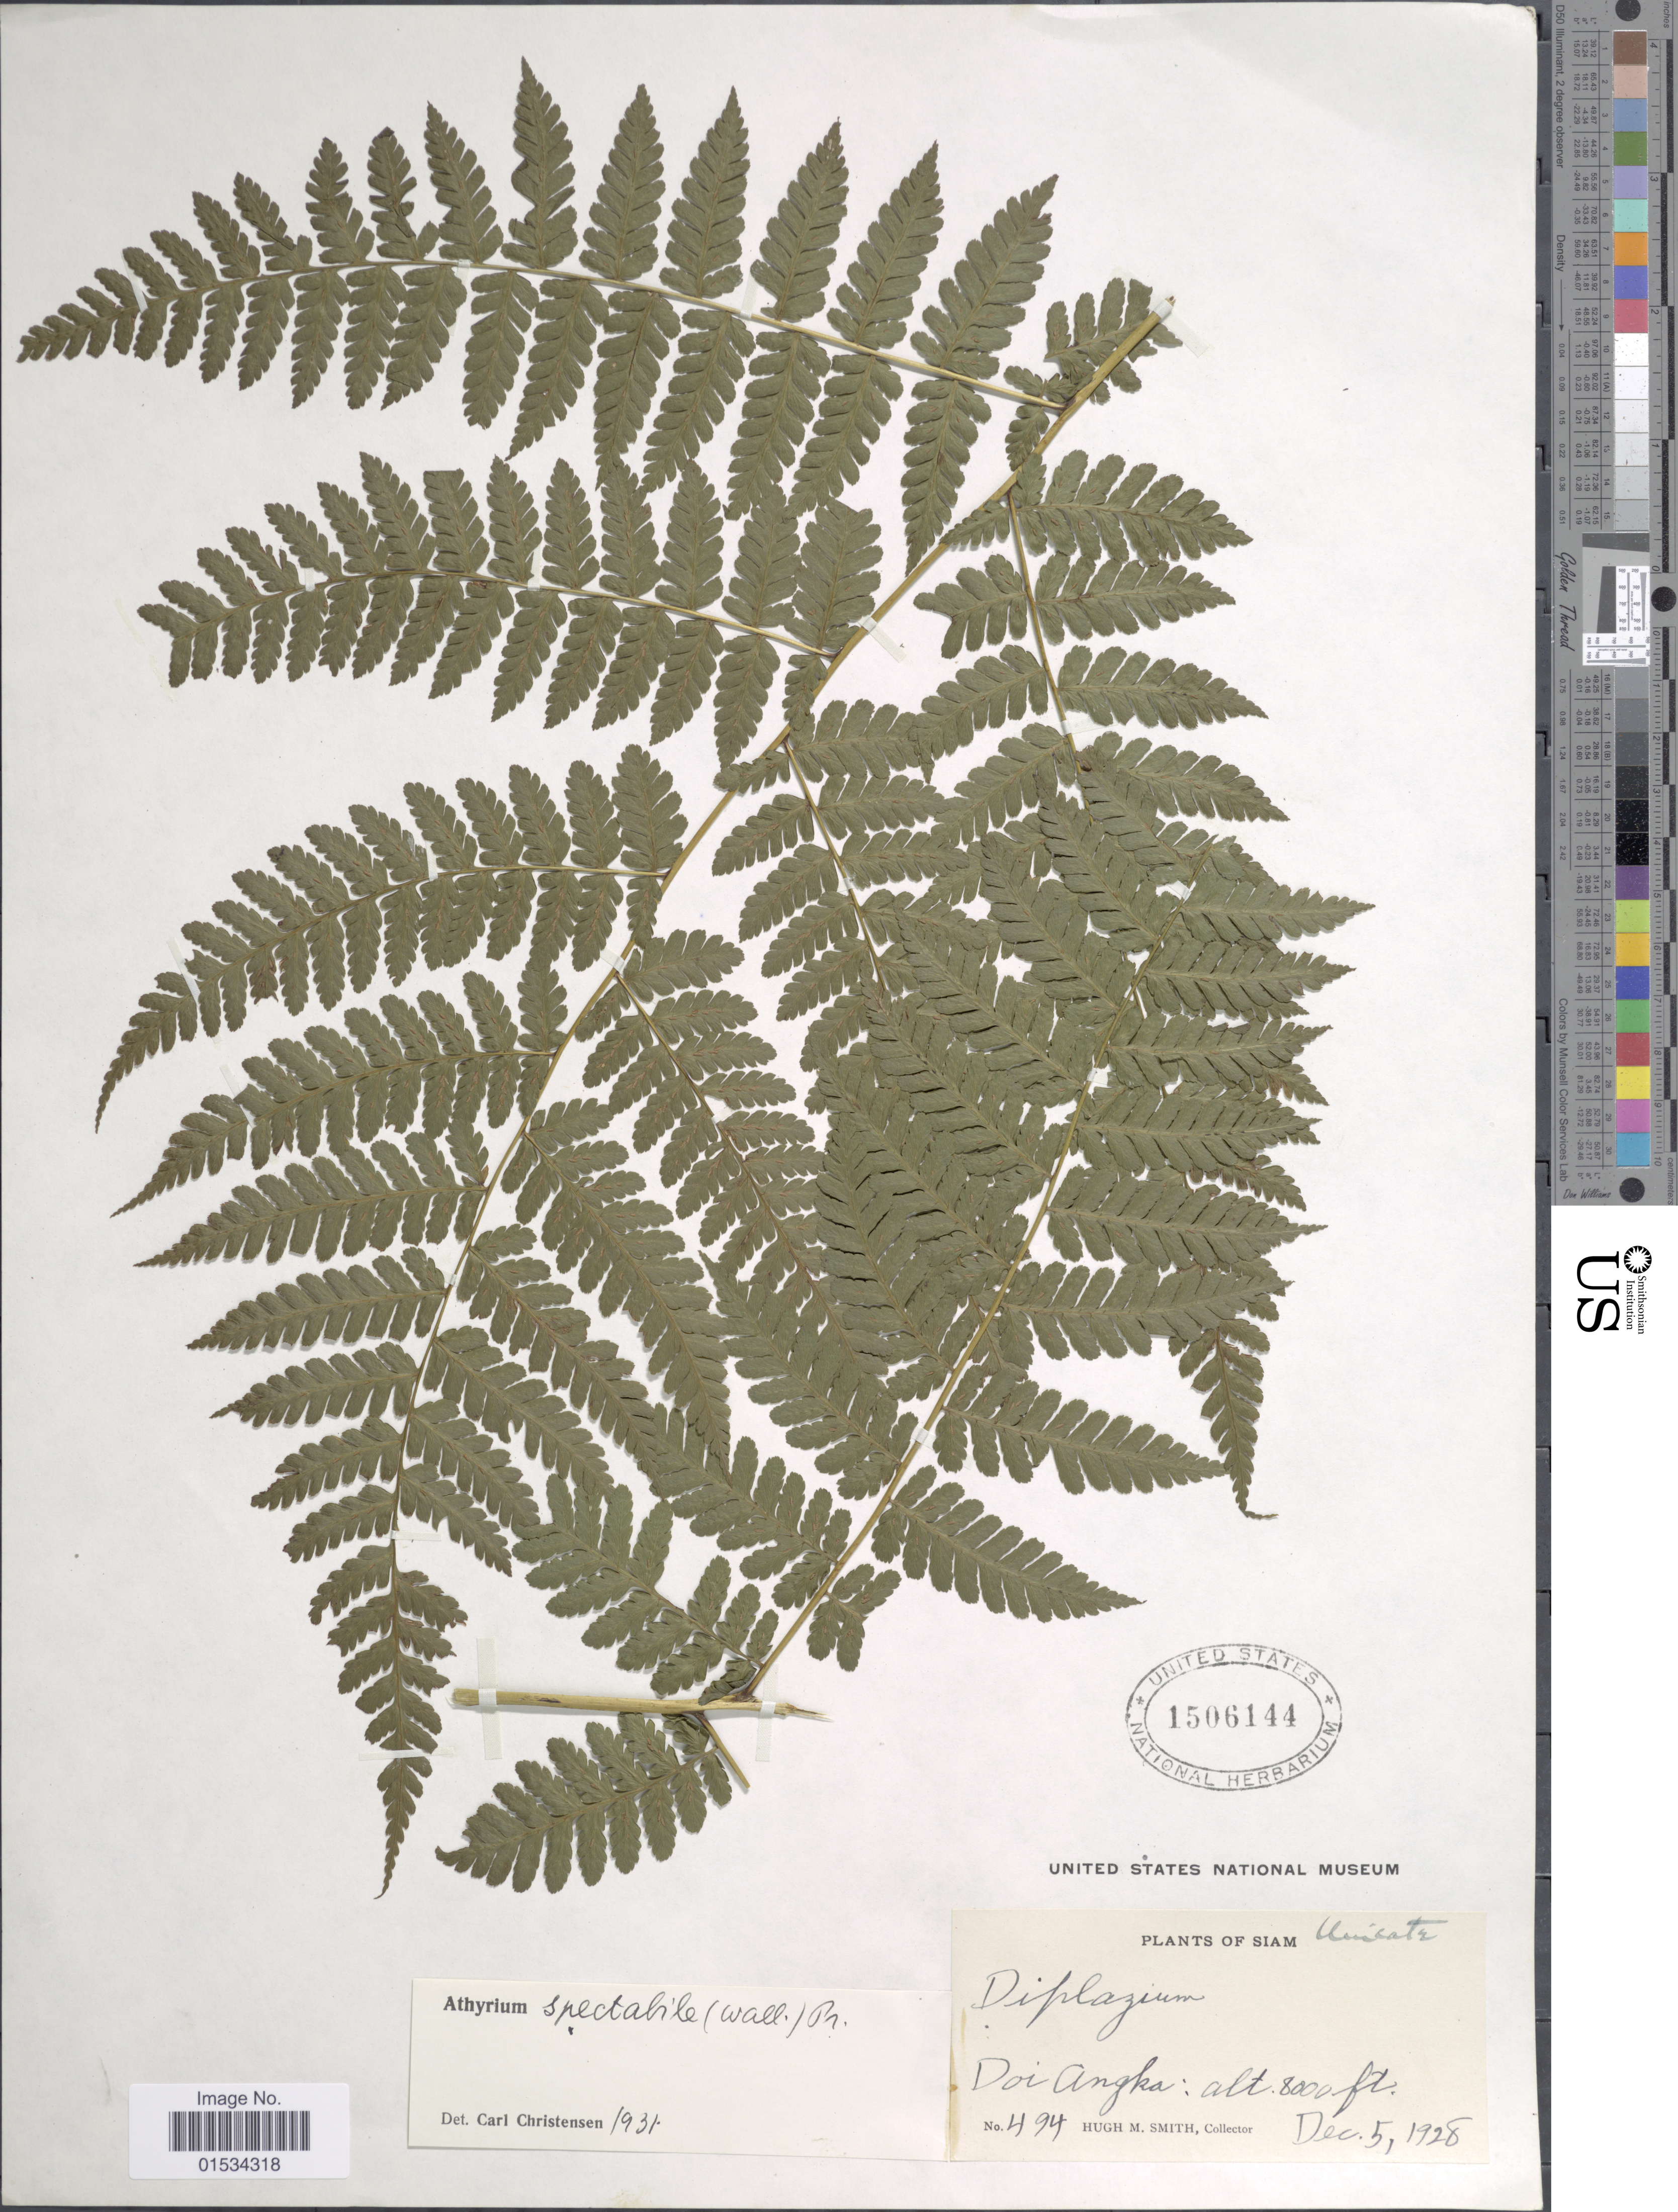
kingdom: Plantae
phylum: Tracheophyta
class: Polypodiopsida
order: Polypodiales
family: Athyriaceae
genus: Diplazium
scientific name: Diplazium spectabile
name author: (Wall. ex Mett.) Bir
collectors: H. M. Smith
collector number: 494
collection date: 1928-12-05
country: Thailand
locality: Siam, Doi Angka.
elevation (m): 2438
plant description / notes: No precise locality correction needed.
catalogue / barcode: US 1506144